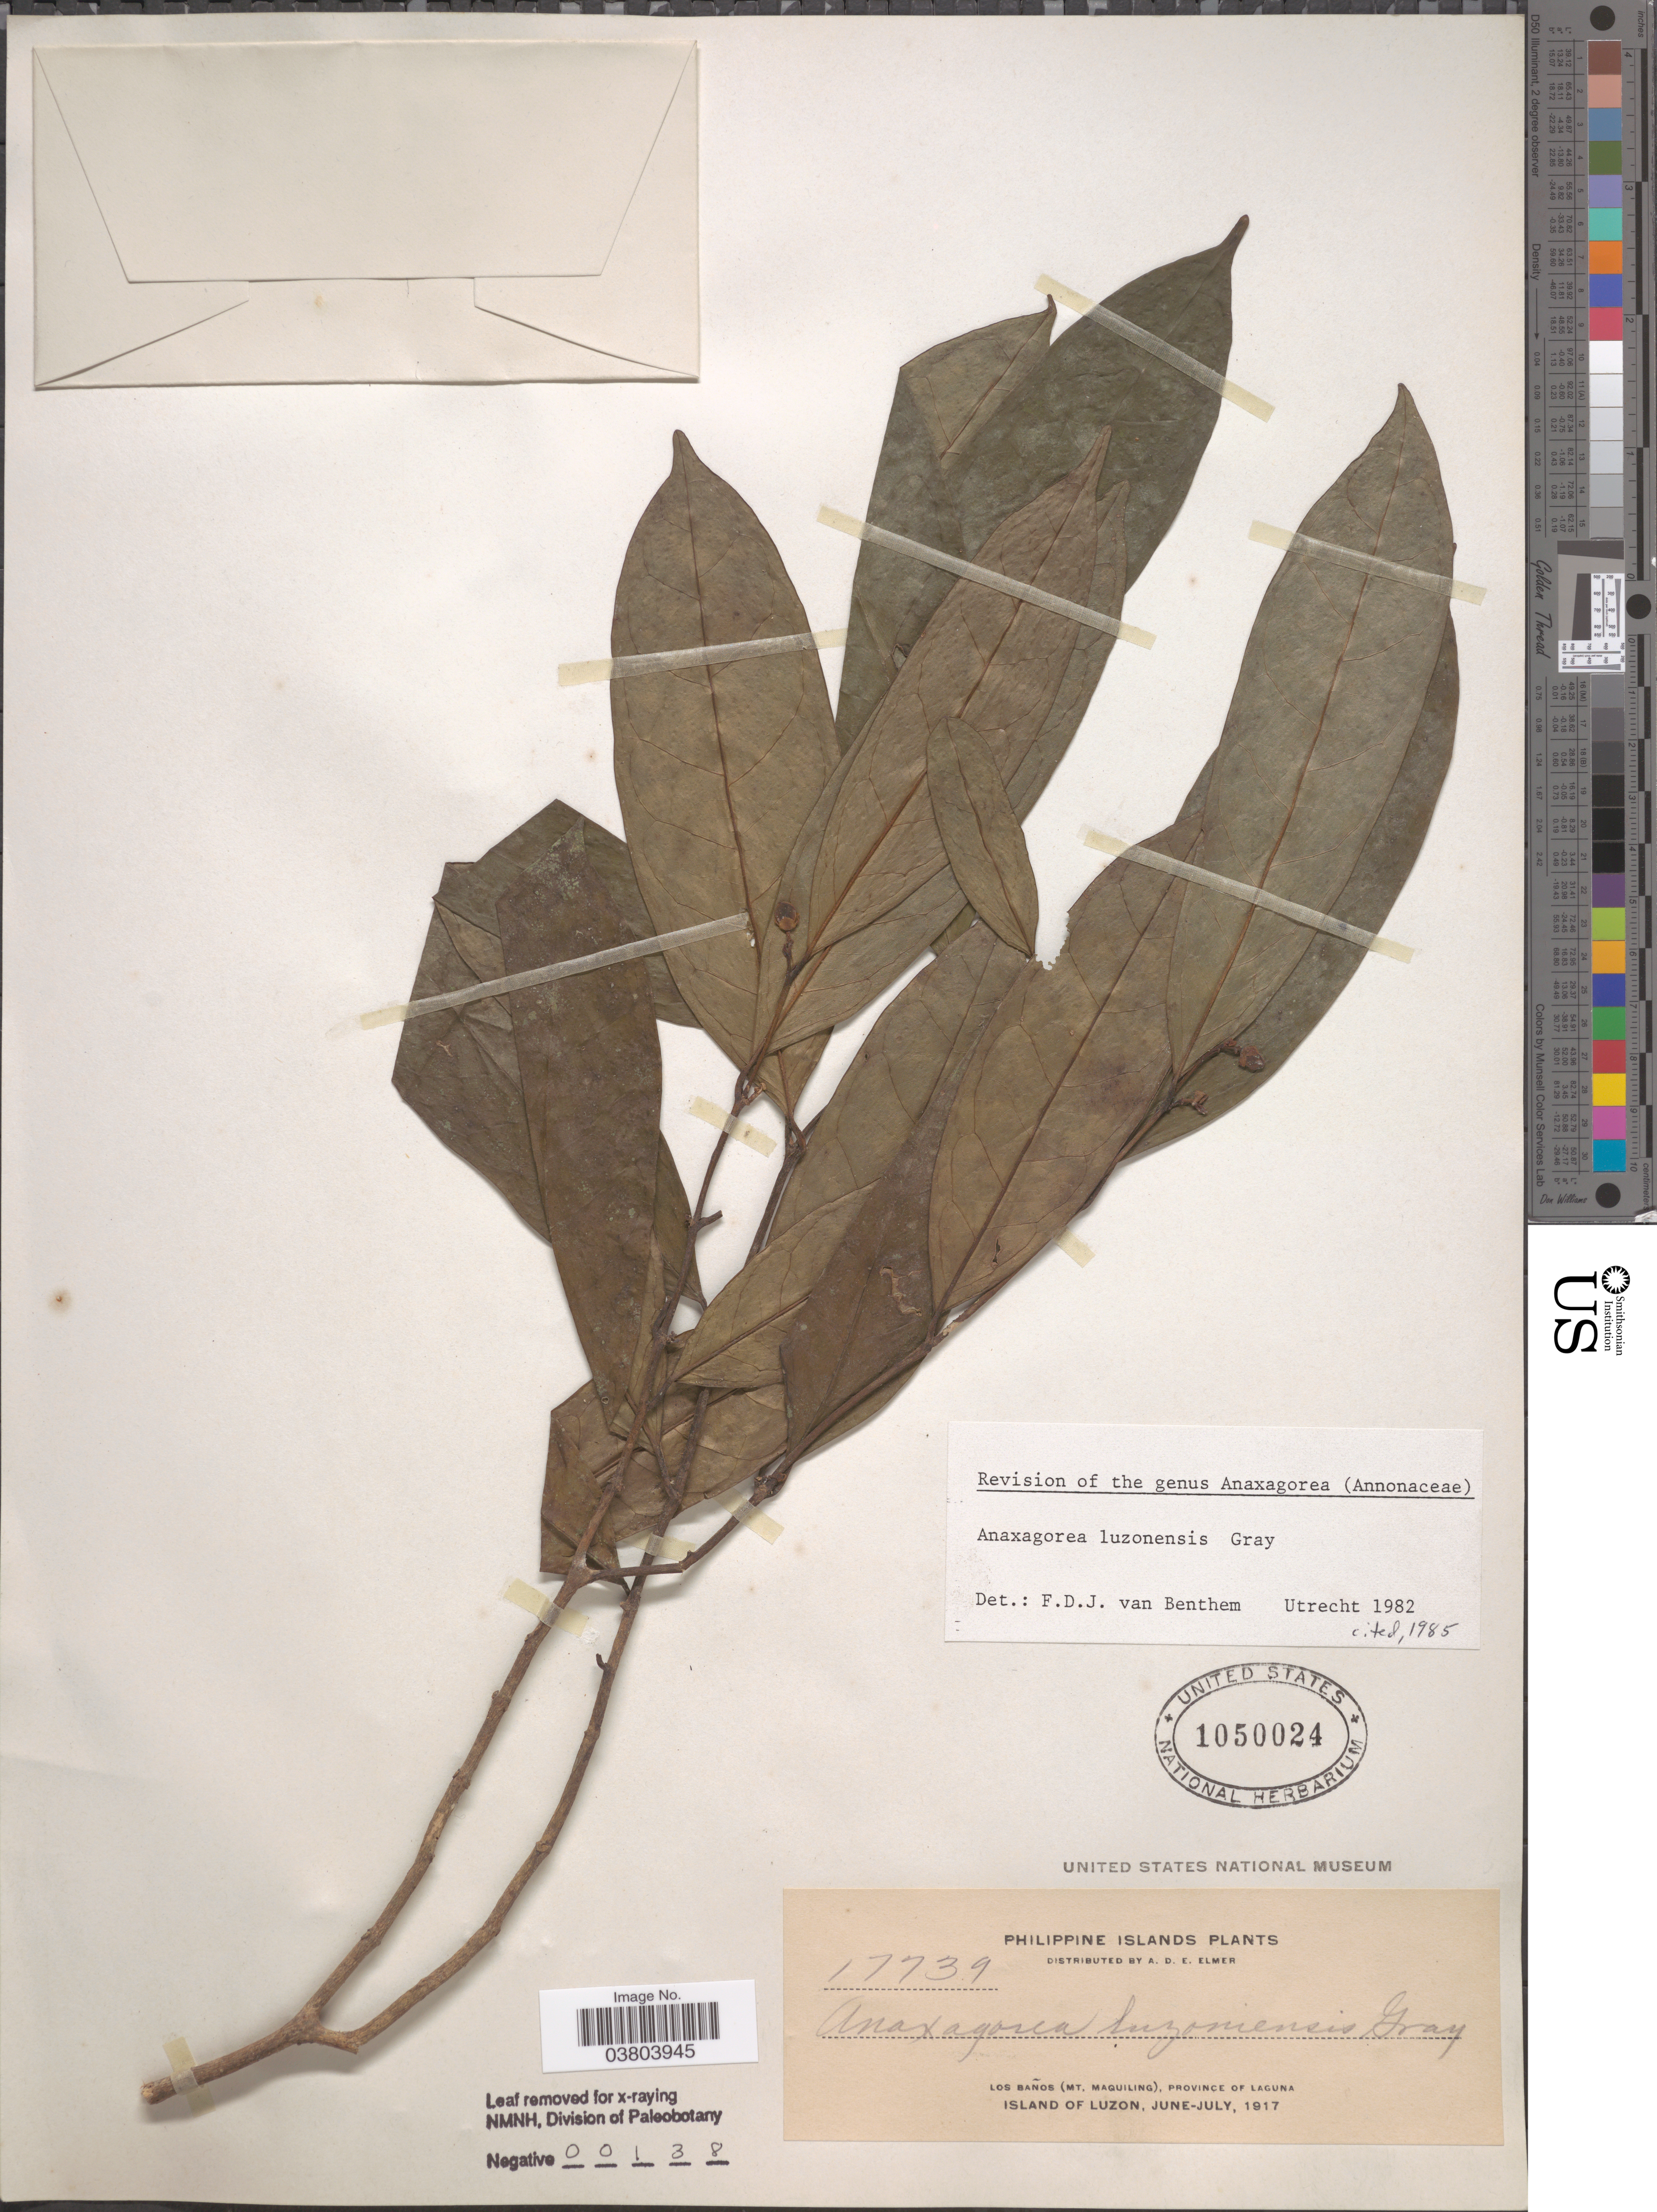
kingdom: Plantae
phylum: Tracheophyta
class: Magnoliopsida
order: Magnoliales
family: Annonaceae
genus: Anaxagorea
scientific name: Anaxagorea luzonensis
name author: A. Gray in Wilkes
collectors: A. D. E. Elmer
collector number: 17739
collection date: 1917-06/1917-07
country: Philippines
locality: Philippine Islands. Los Baños (Mt. Maquiling), Province of Laguna. Island of Luzon.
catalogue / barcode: US 1050024